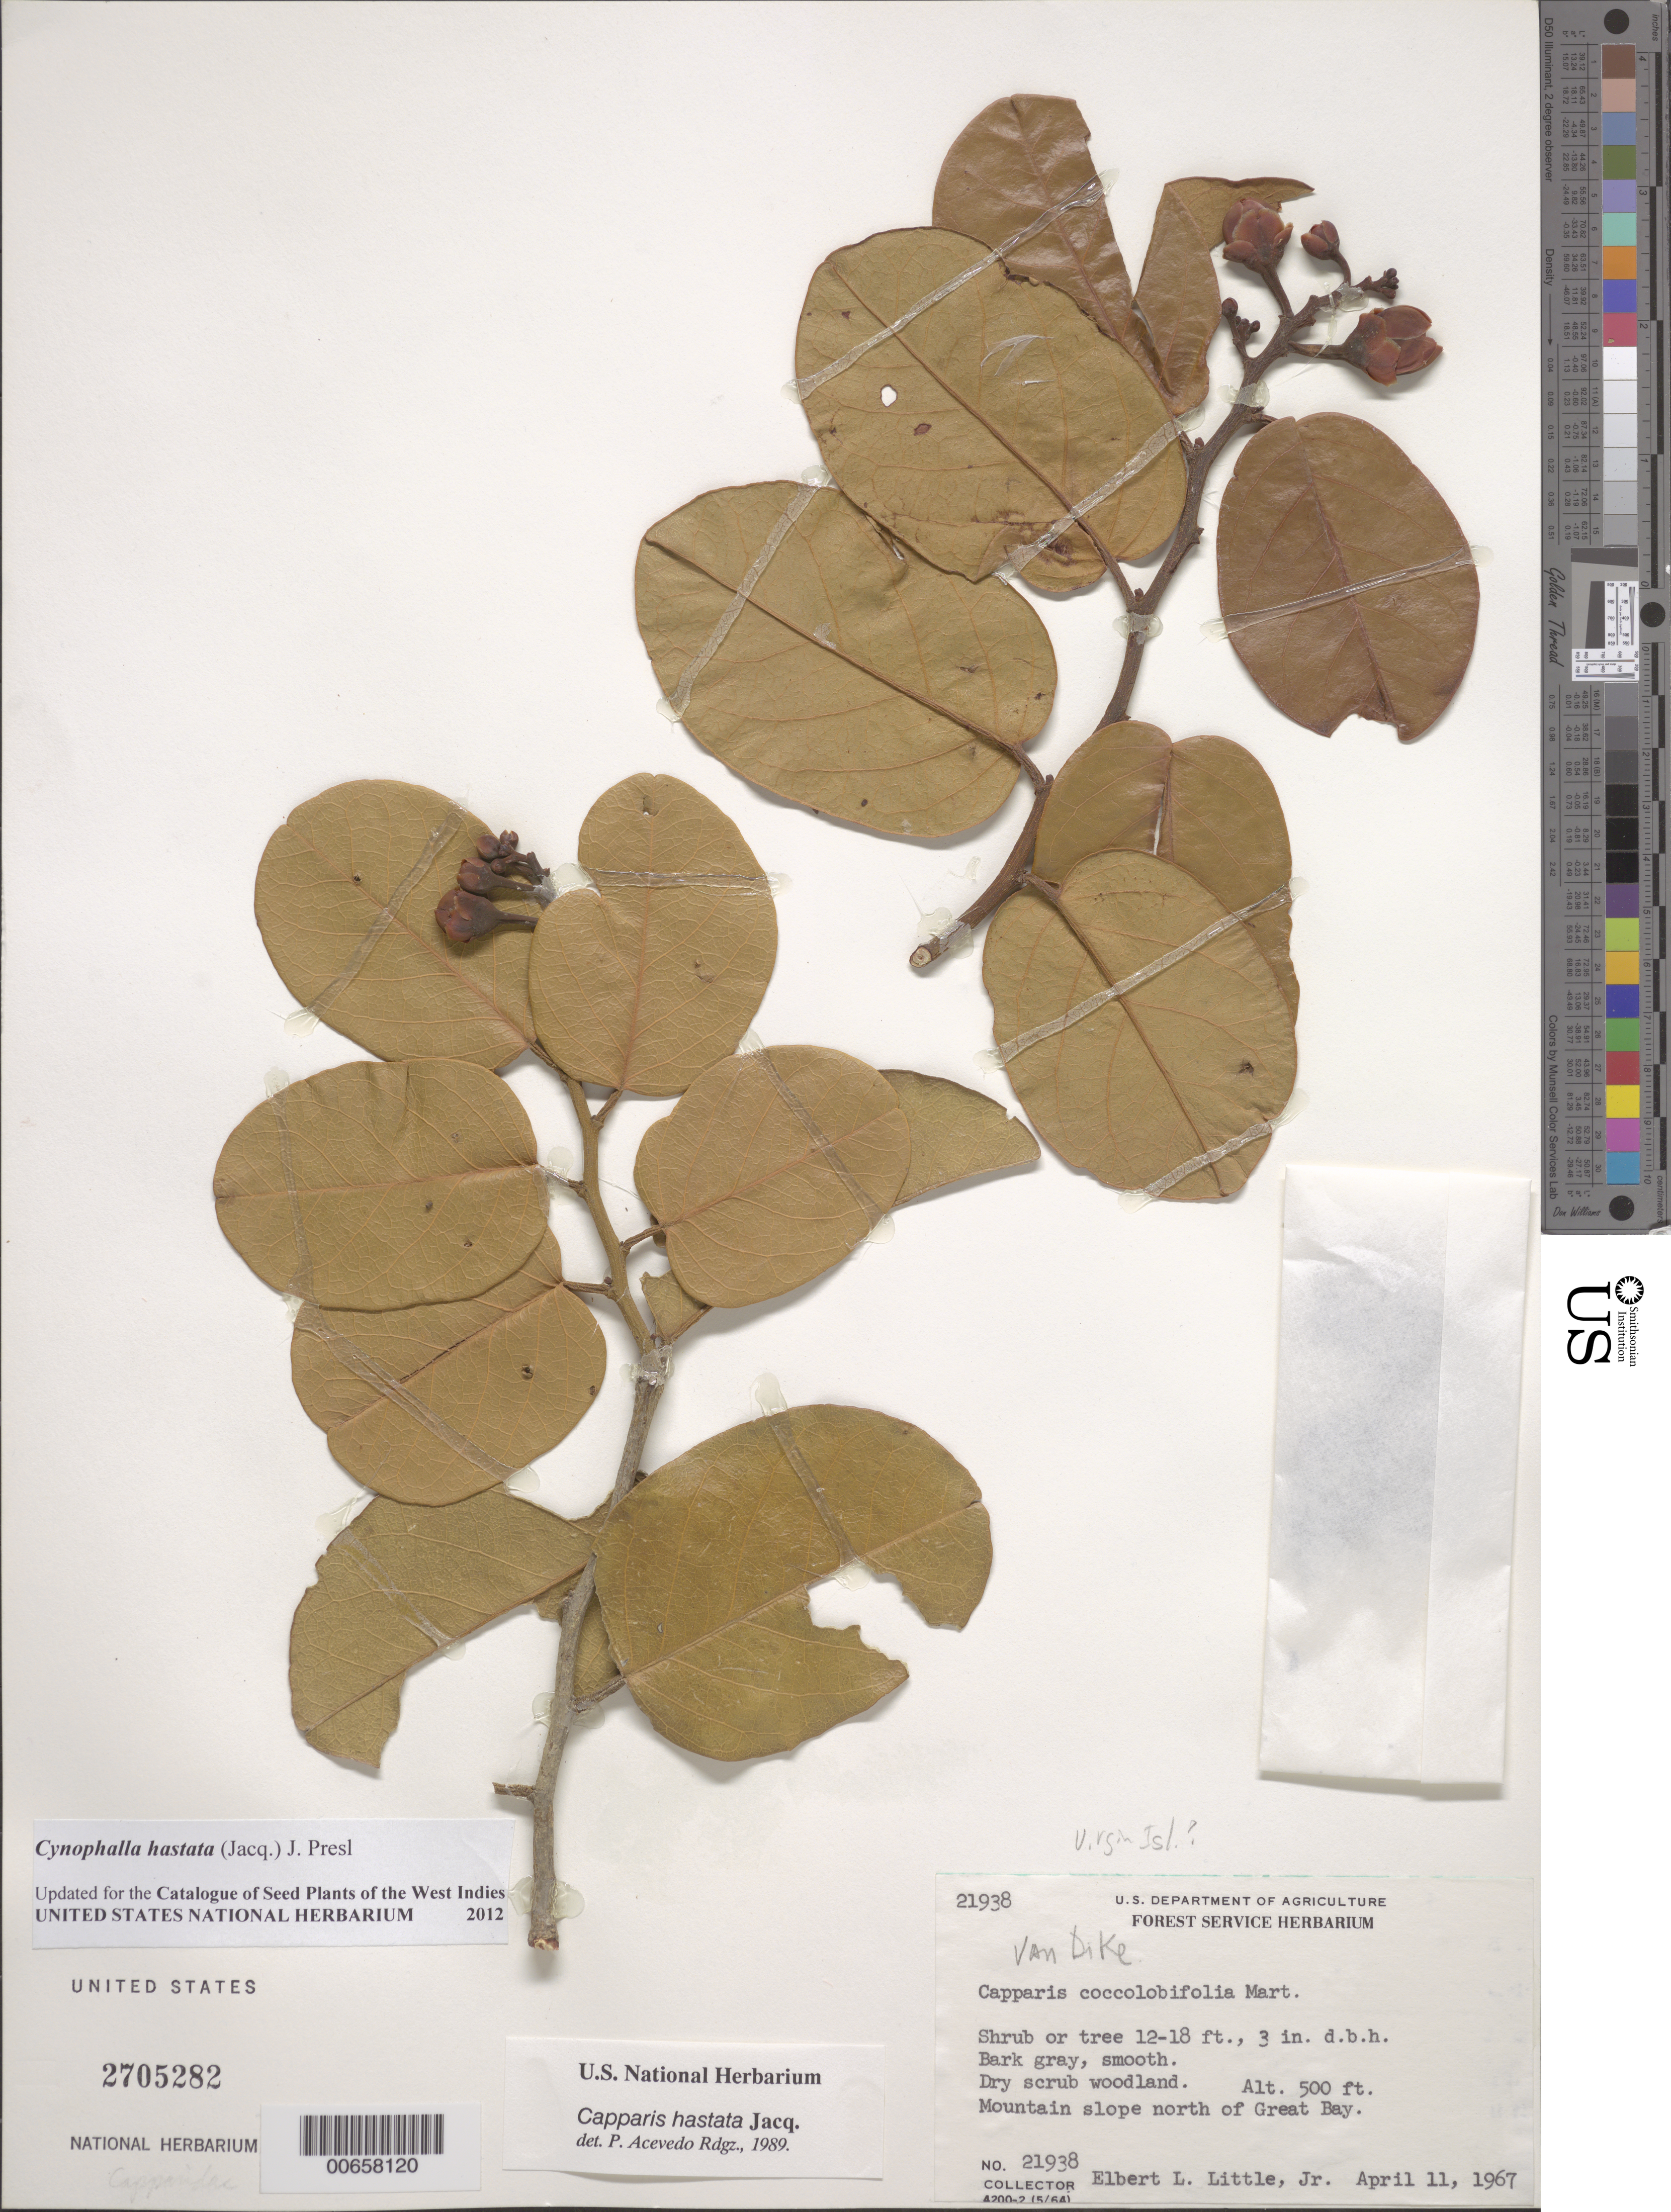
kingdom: Plantae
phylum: Tracheophyta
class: Magnoliopsida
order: Brassicales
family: Capparaceae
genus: Capparis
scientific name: Capparis hastata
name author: Jacq.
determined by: Acevedo-Rodríguez, P., (BOT), Smithsonian Institution - National Museum of Natural History (UNITED STATES)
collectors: E. L. Little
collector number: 21938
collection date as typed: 11 Apr 1967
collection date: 1967-04-11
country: British Virgin Islands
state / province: Jost Van Dyke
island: Jost Van Dyke Island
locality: Great Bay, Mt. slope N of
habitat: Dry scrub woodland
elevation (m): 152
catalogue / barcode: US 2705282